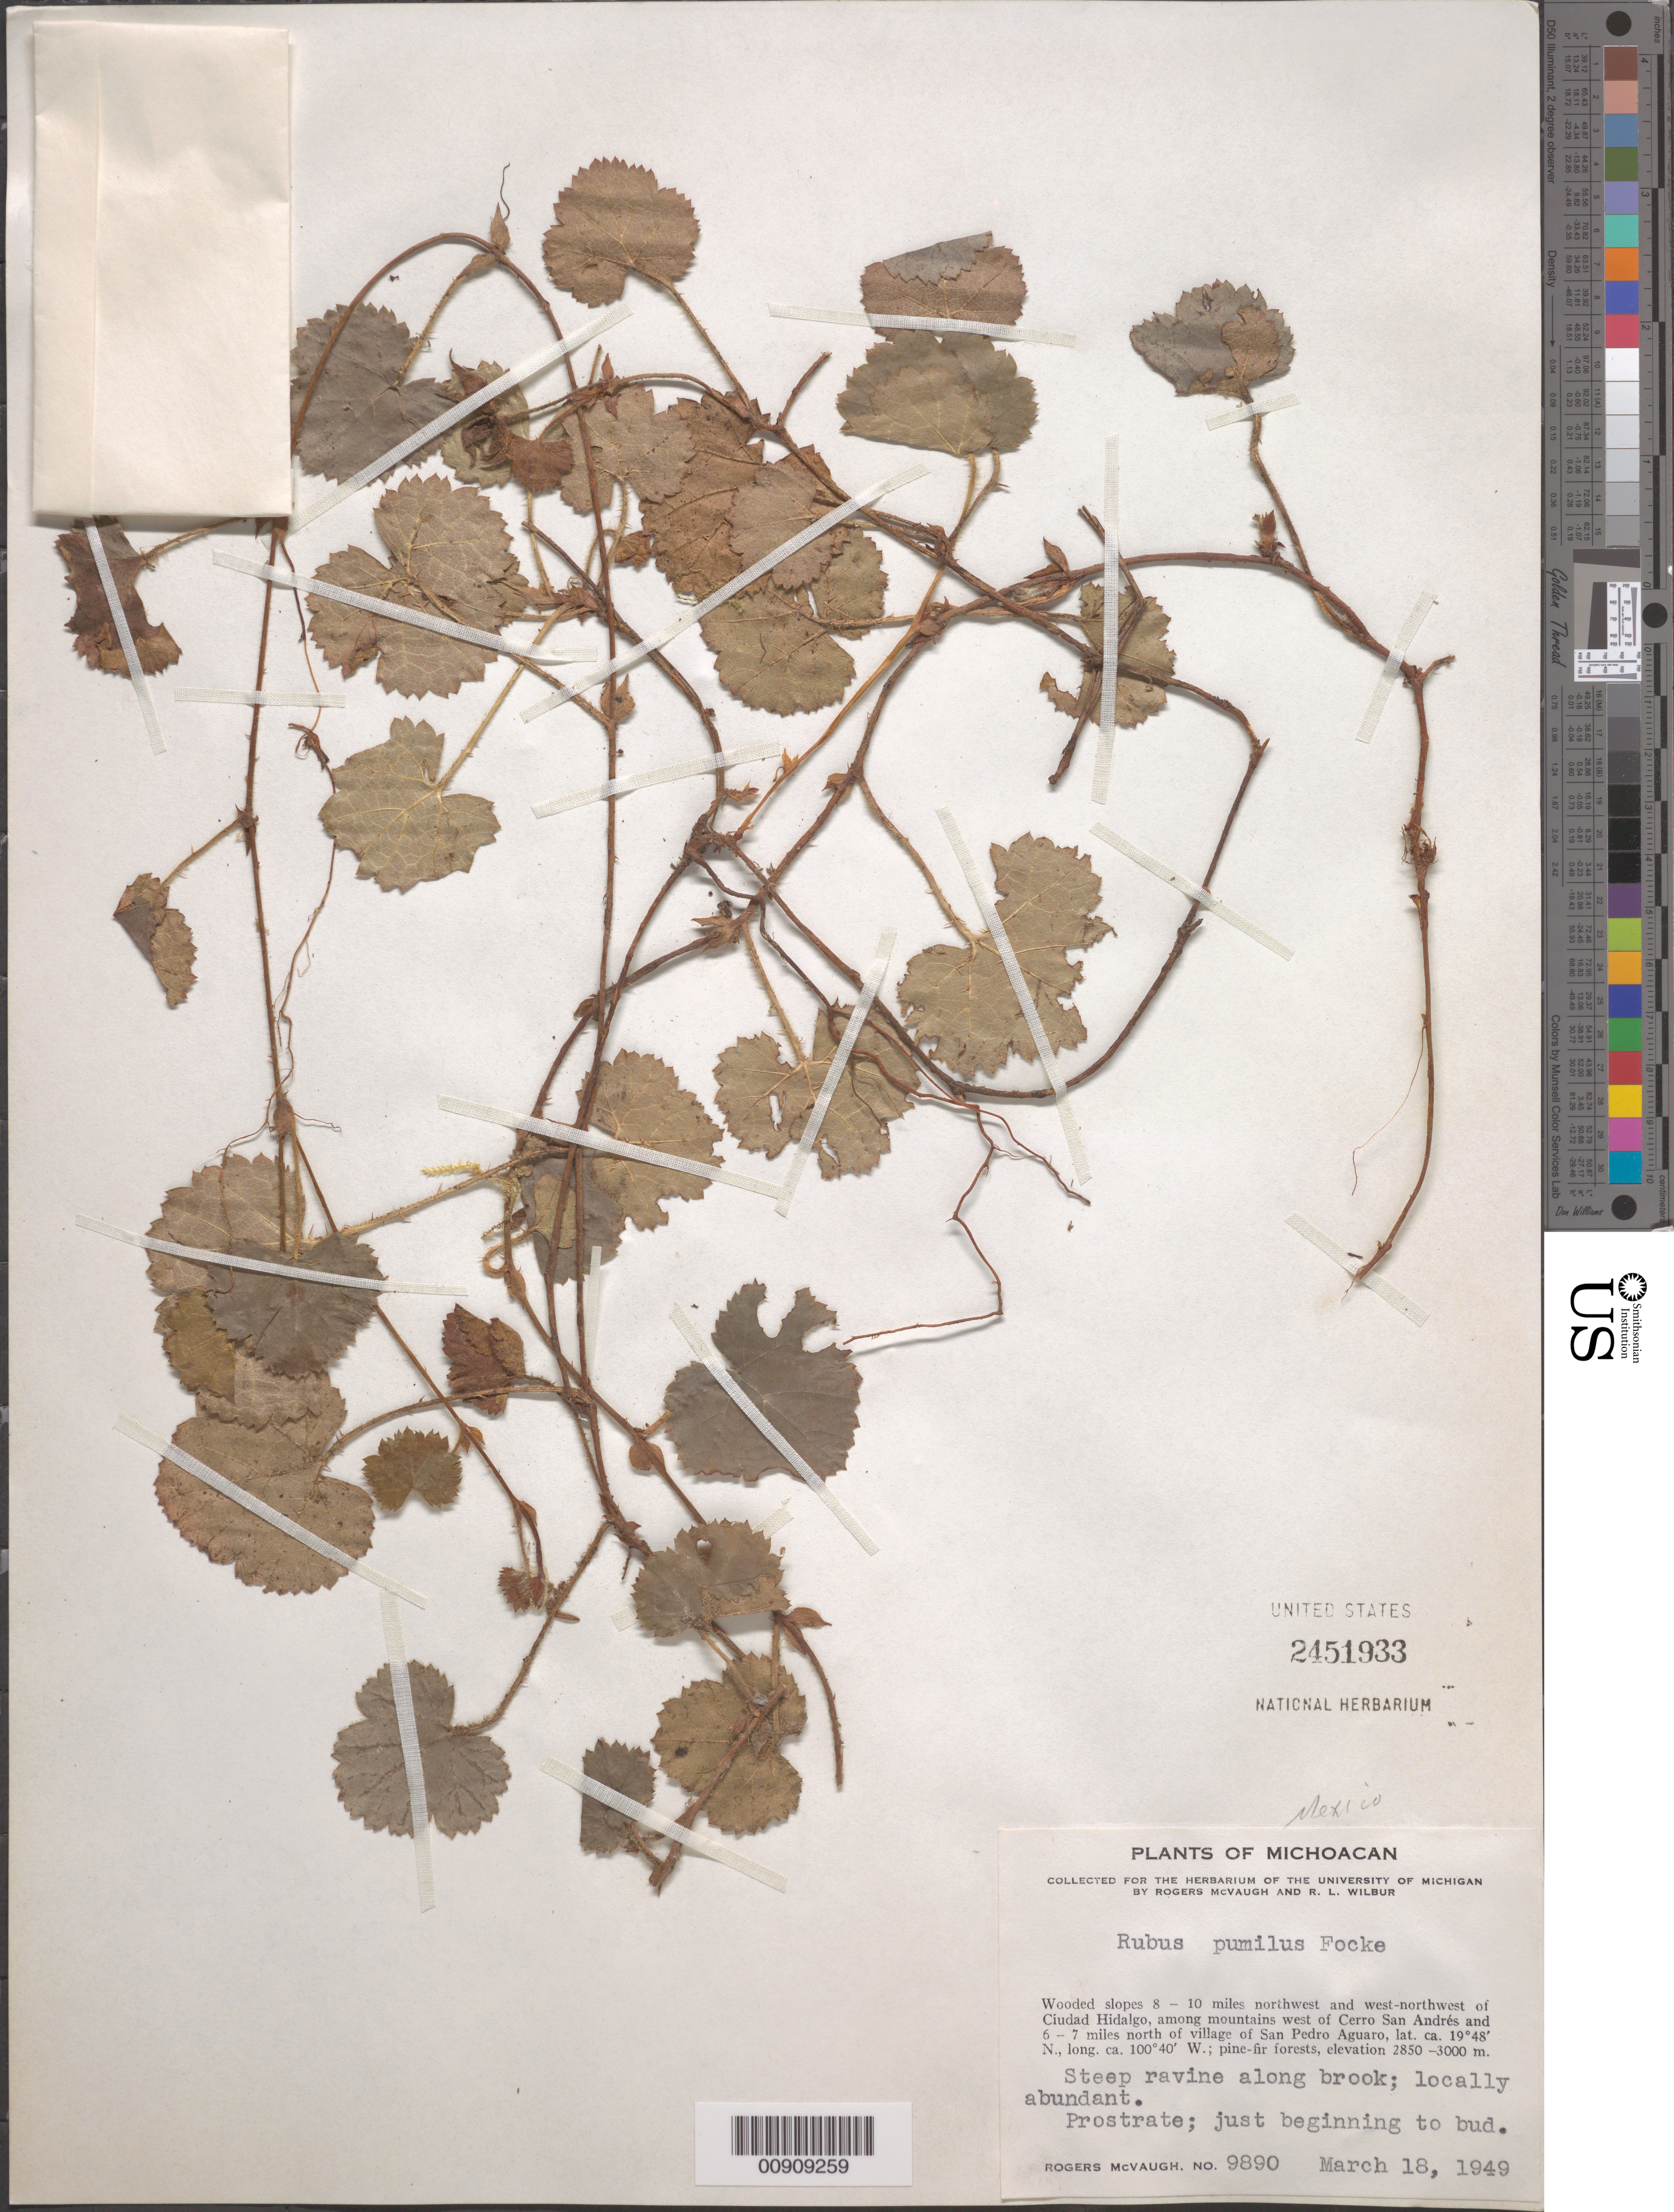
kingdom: Plantae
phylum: Tracheophyta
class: Magnoliopsida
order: Rosales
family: Rosaceae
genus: Rubus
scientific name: Rubus pumilus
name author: Focke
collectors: R. McVaugh & R. L. Wilbur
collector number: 9890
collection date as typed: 18 Mar 1949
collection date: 1949-03-18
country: Mexico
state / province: Michoacán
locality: Wooded slopes 8 - 10 miles northwest and west-northwest of Ciudad Hidalgo, among mountains west of Cerro San Andrés and 6 - 7 miles north of village of San Pedro Aguaro.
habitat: Steep ravine along brook. Pine-fire forests.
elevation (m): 3000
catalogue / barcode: US 2451933